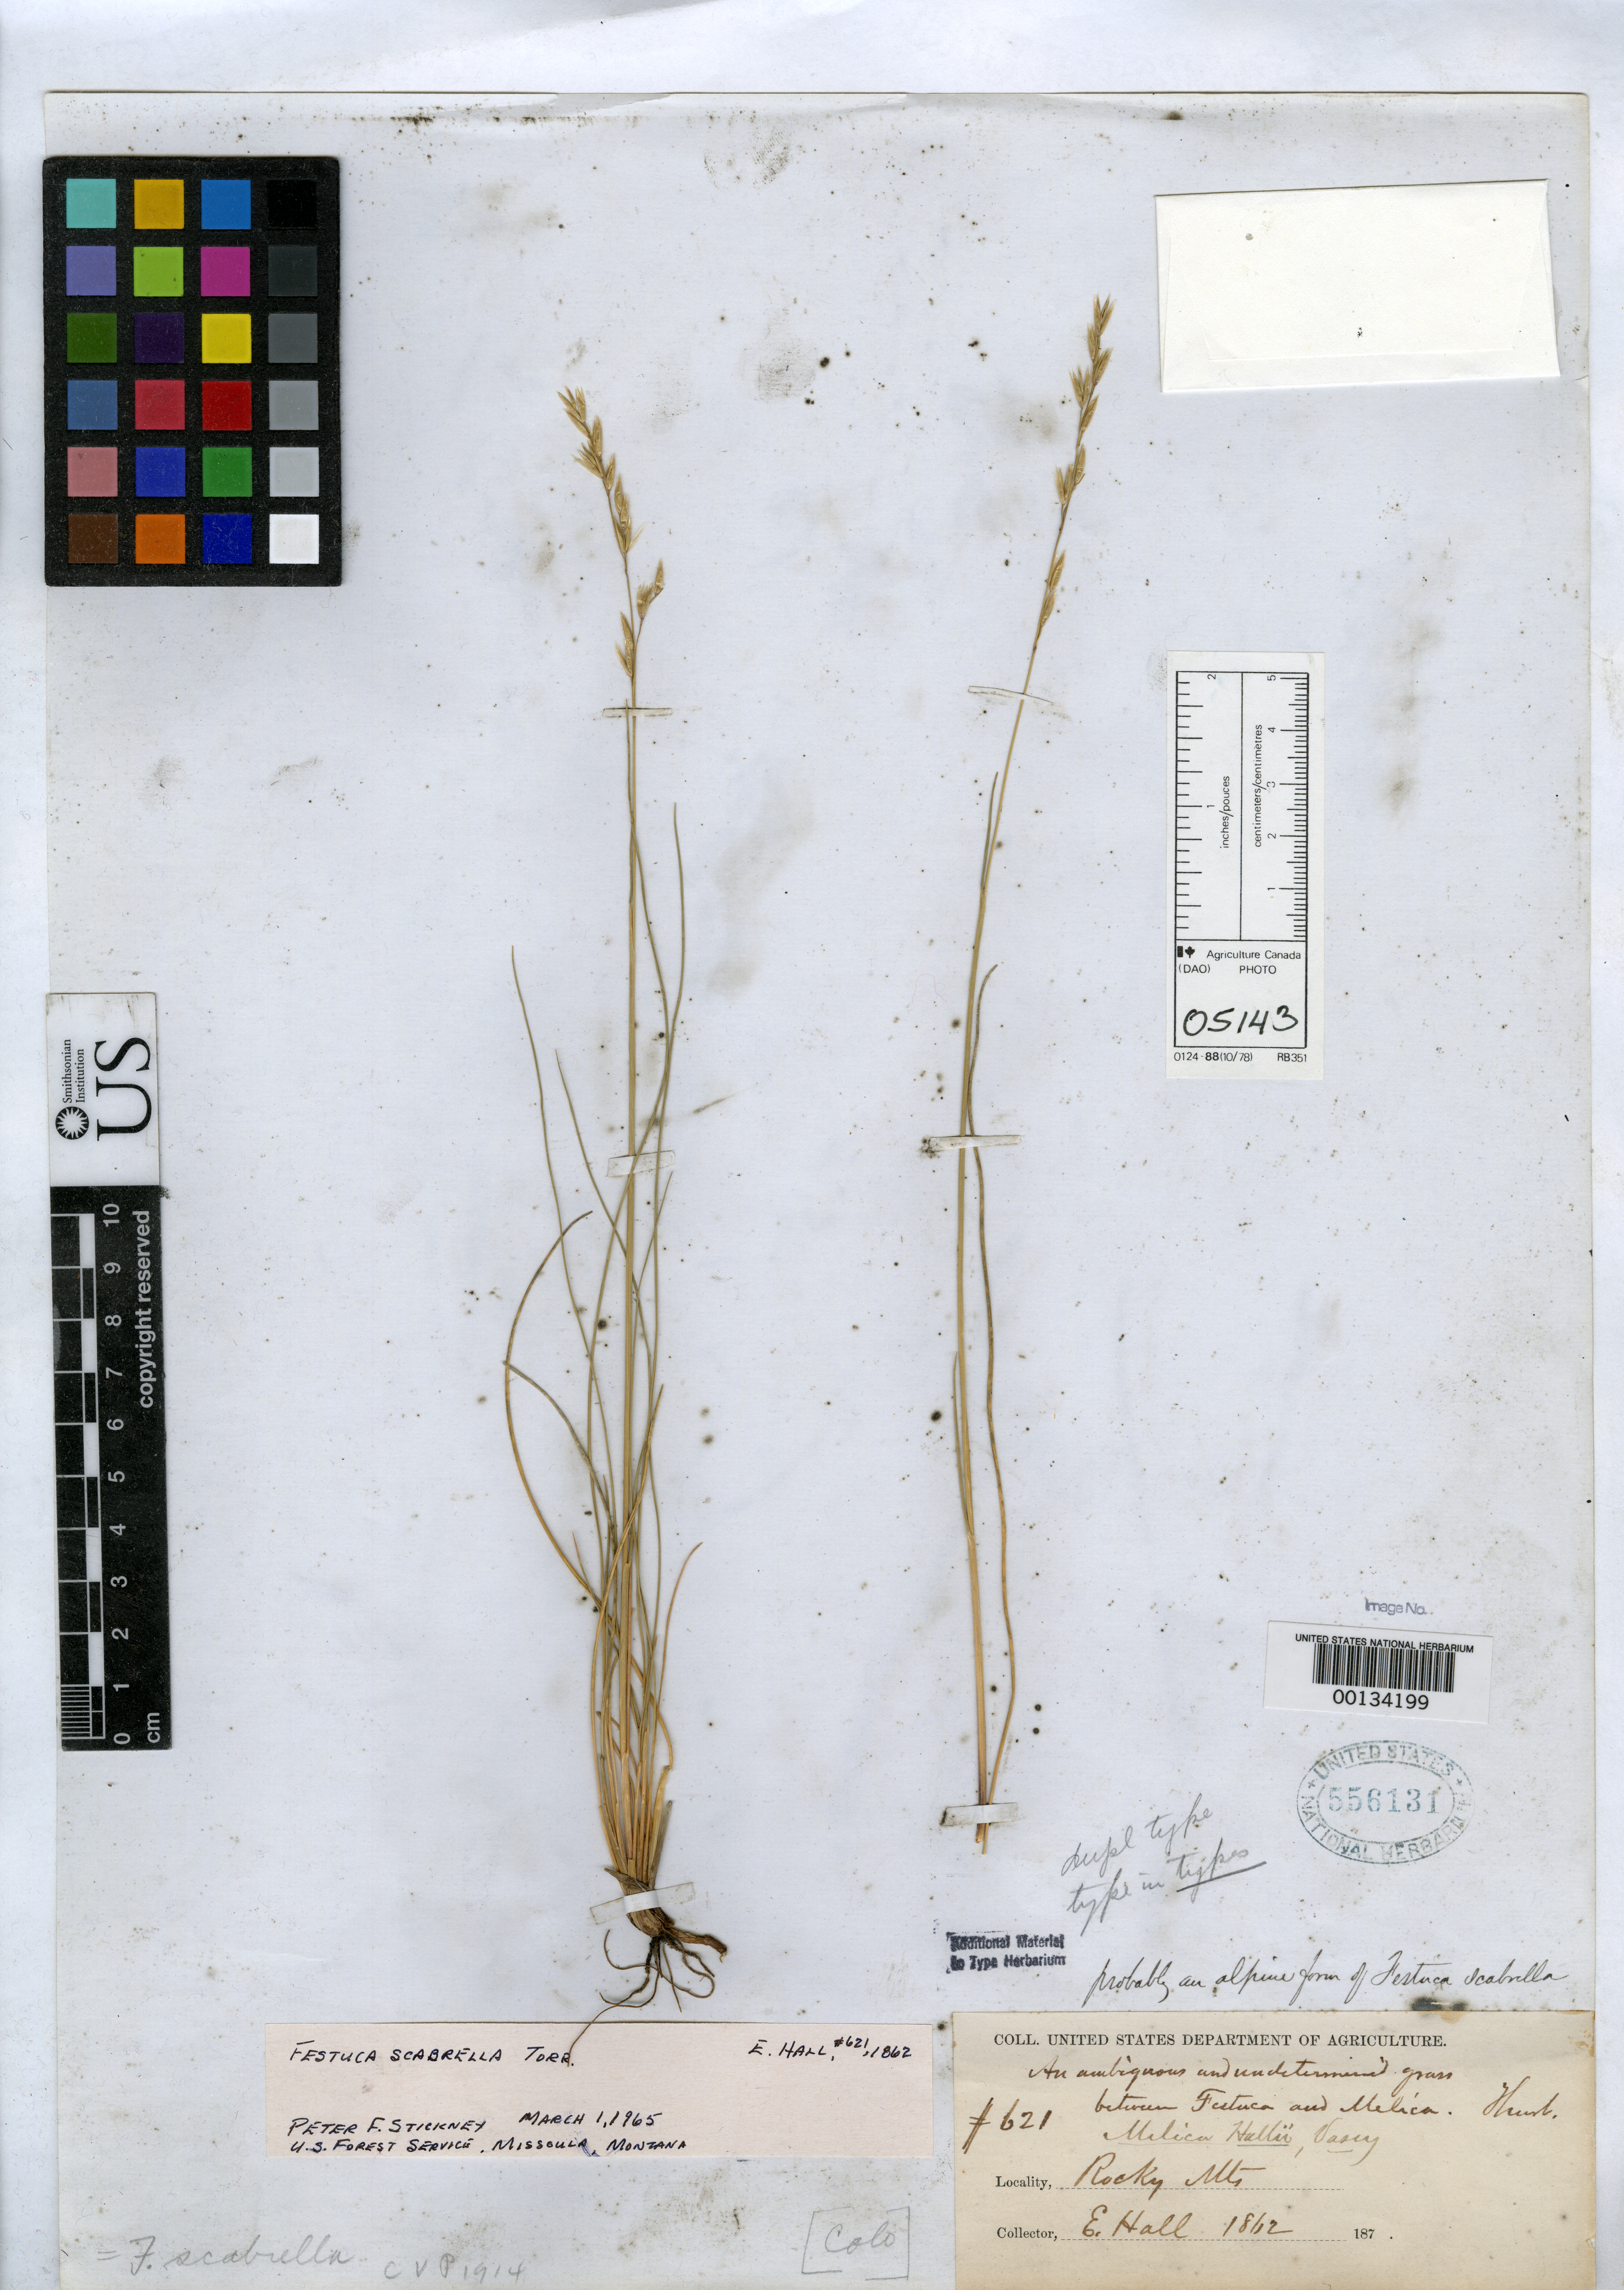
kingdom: Plantae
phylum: Tracheophyta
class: Liliopsida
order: Poales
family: Poaceae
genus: Melica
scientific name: Melica hallii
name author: Vasey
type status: Isolectotype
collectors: E. Hall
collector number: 621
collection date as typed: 1862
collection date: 1862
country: United States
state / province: Colorado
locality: Rocky Mtns.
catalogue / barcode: US 556131